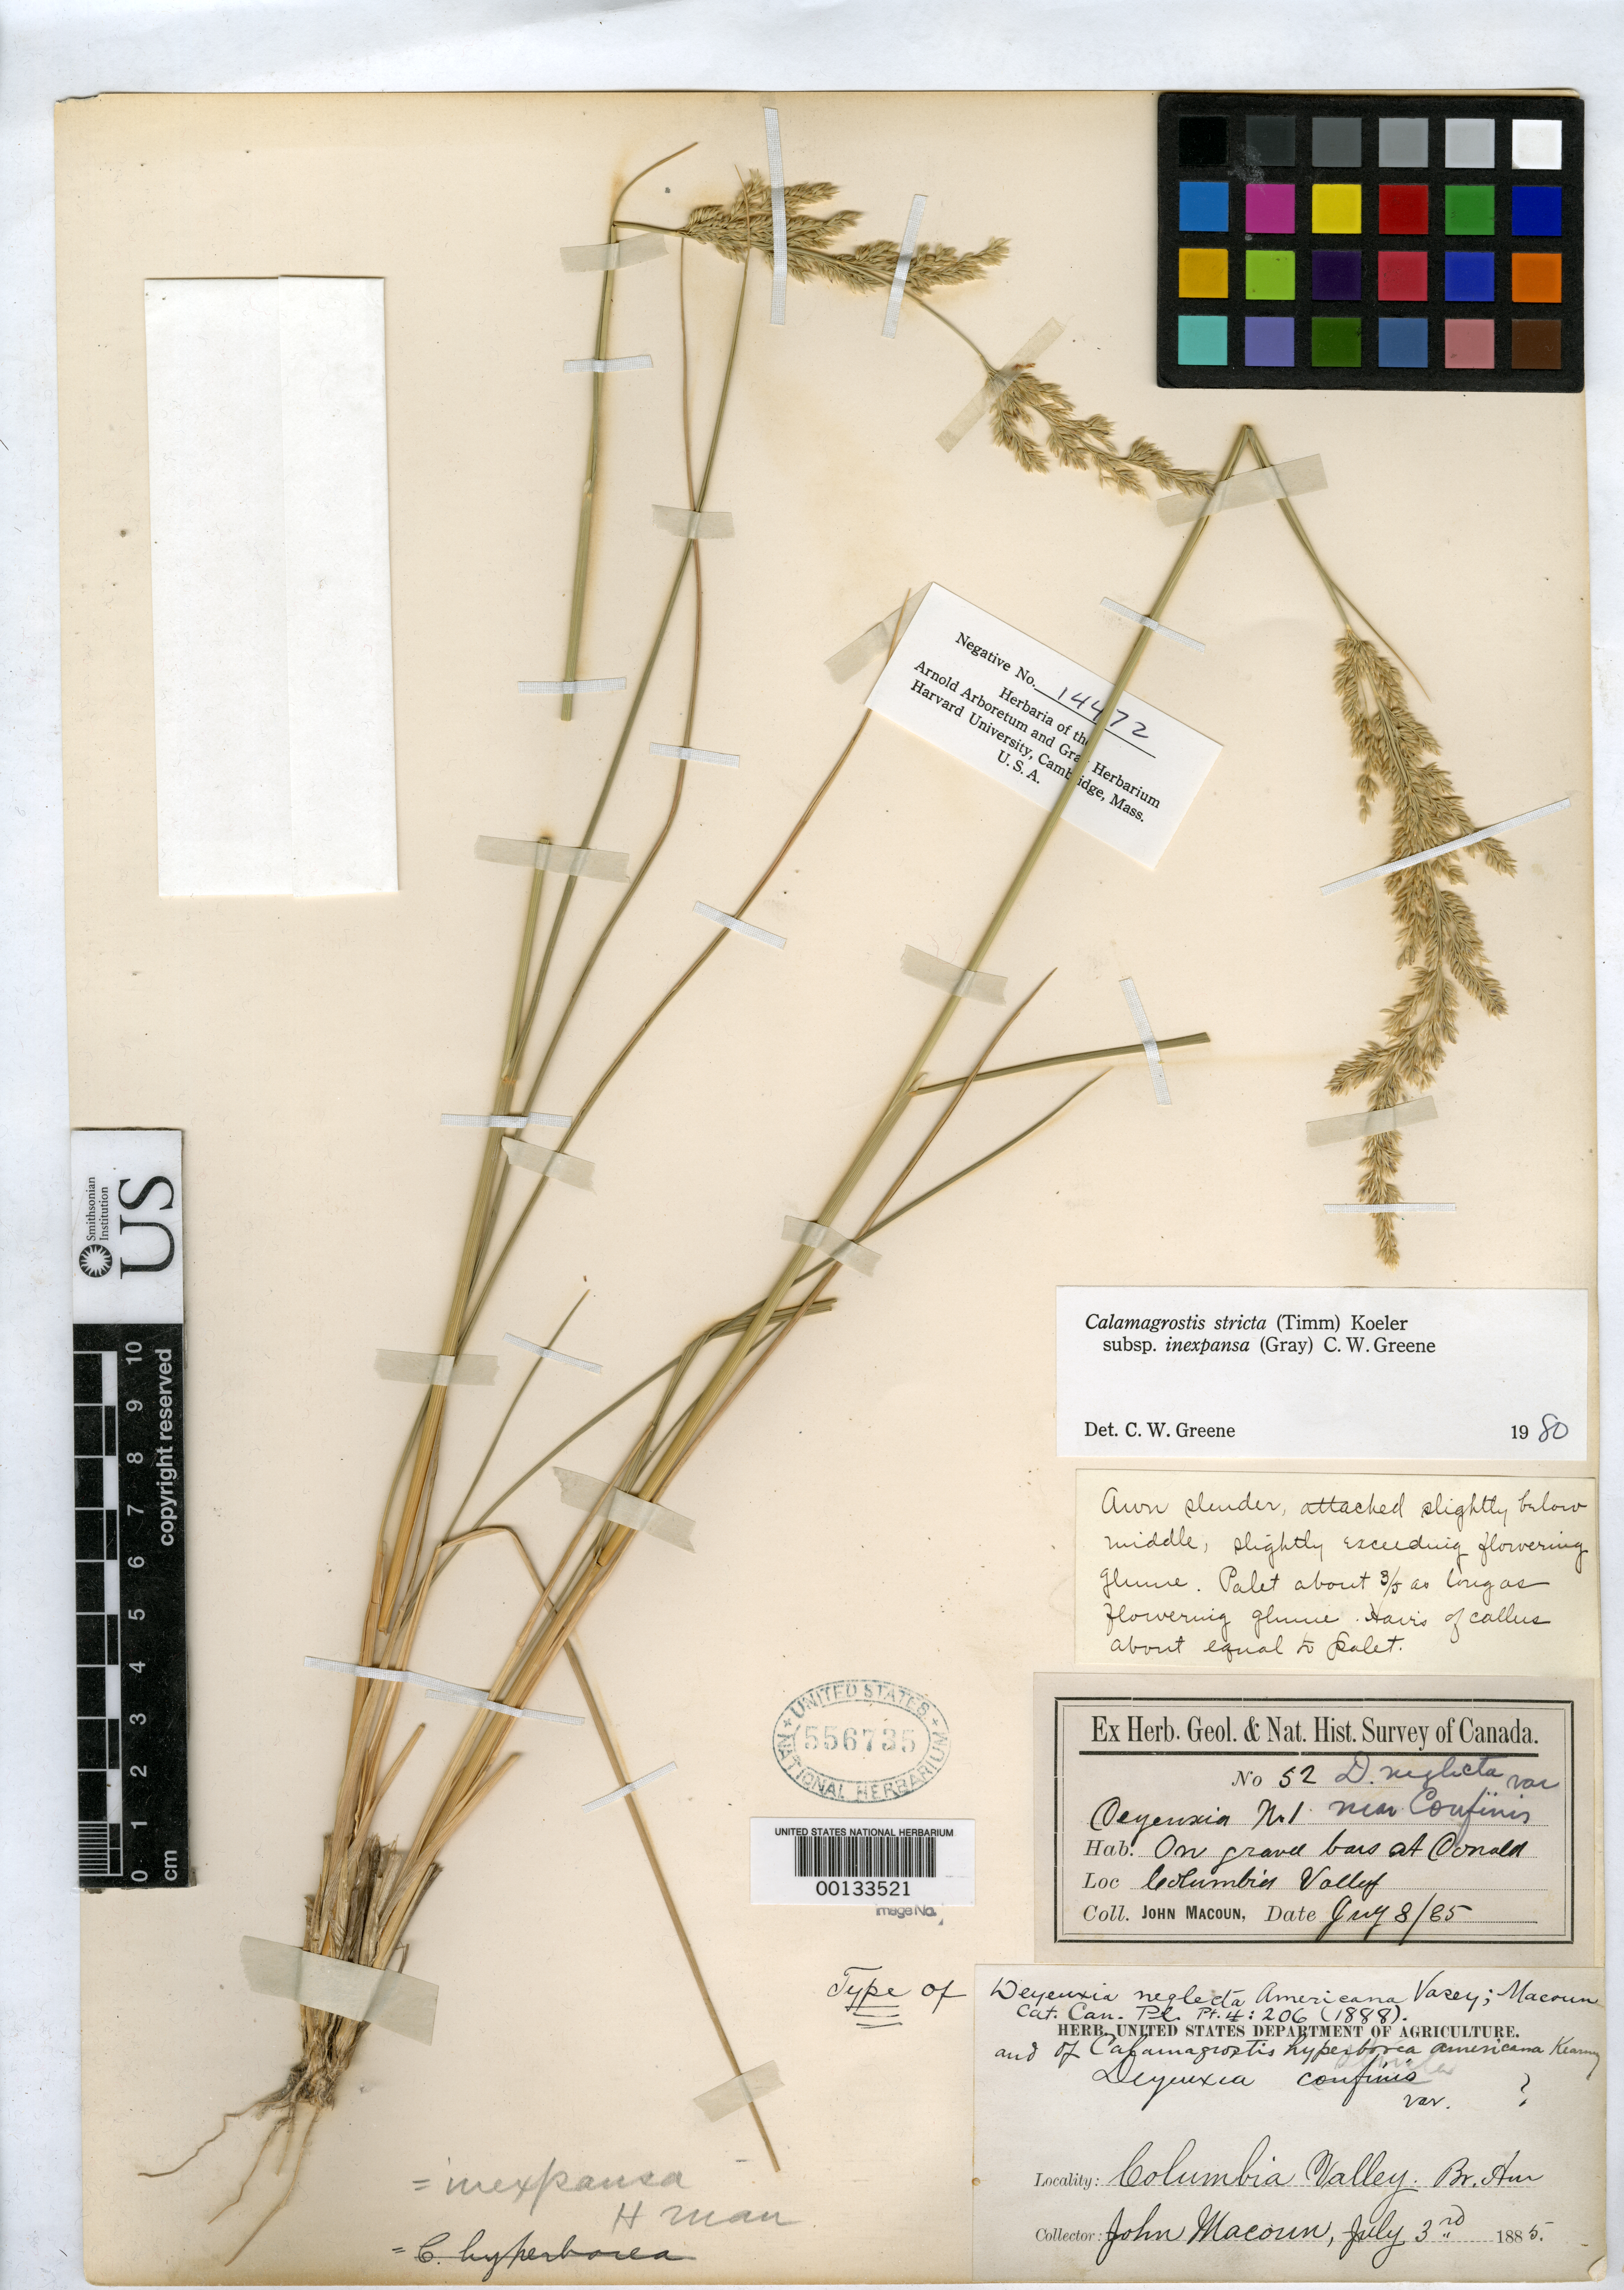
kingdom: Plantae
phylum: Tracheophyta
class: Liliopsida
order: Poales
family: Poaceae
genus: Deyeuxia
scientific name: Deyeuxia neglecta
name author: Vasey ex Macoun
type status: Holotype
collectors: J. Macoun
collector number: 52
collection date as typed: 03 Jul 1885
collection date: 1885-07-03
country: Canada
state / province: British Columbia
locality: Columbia Valley.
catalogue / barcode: US 556735